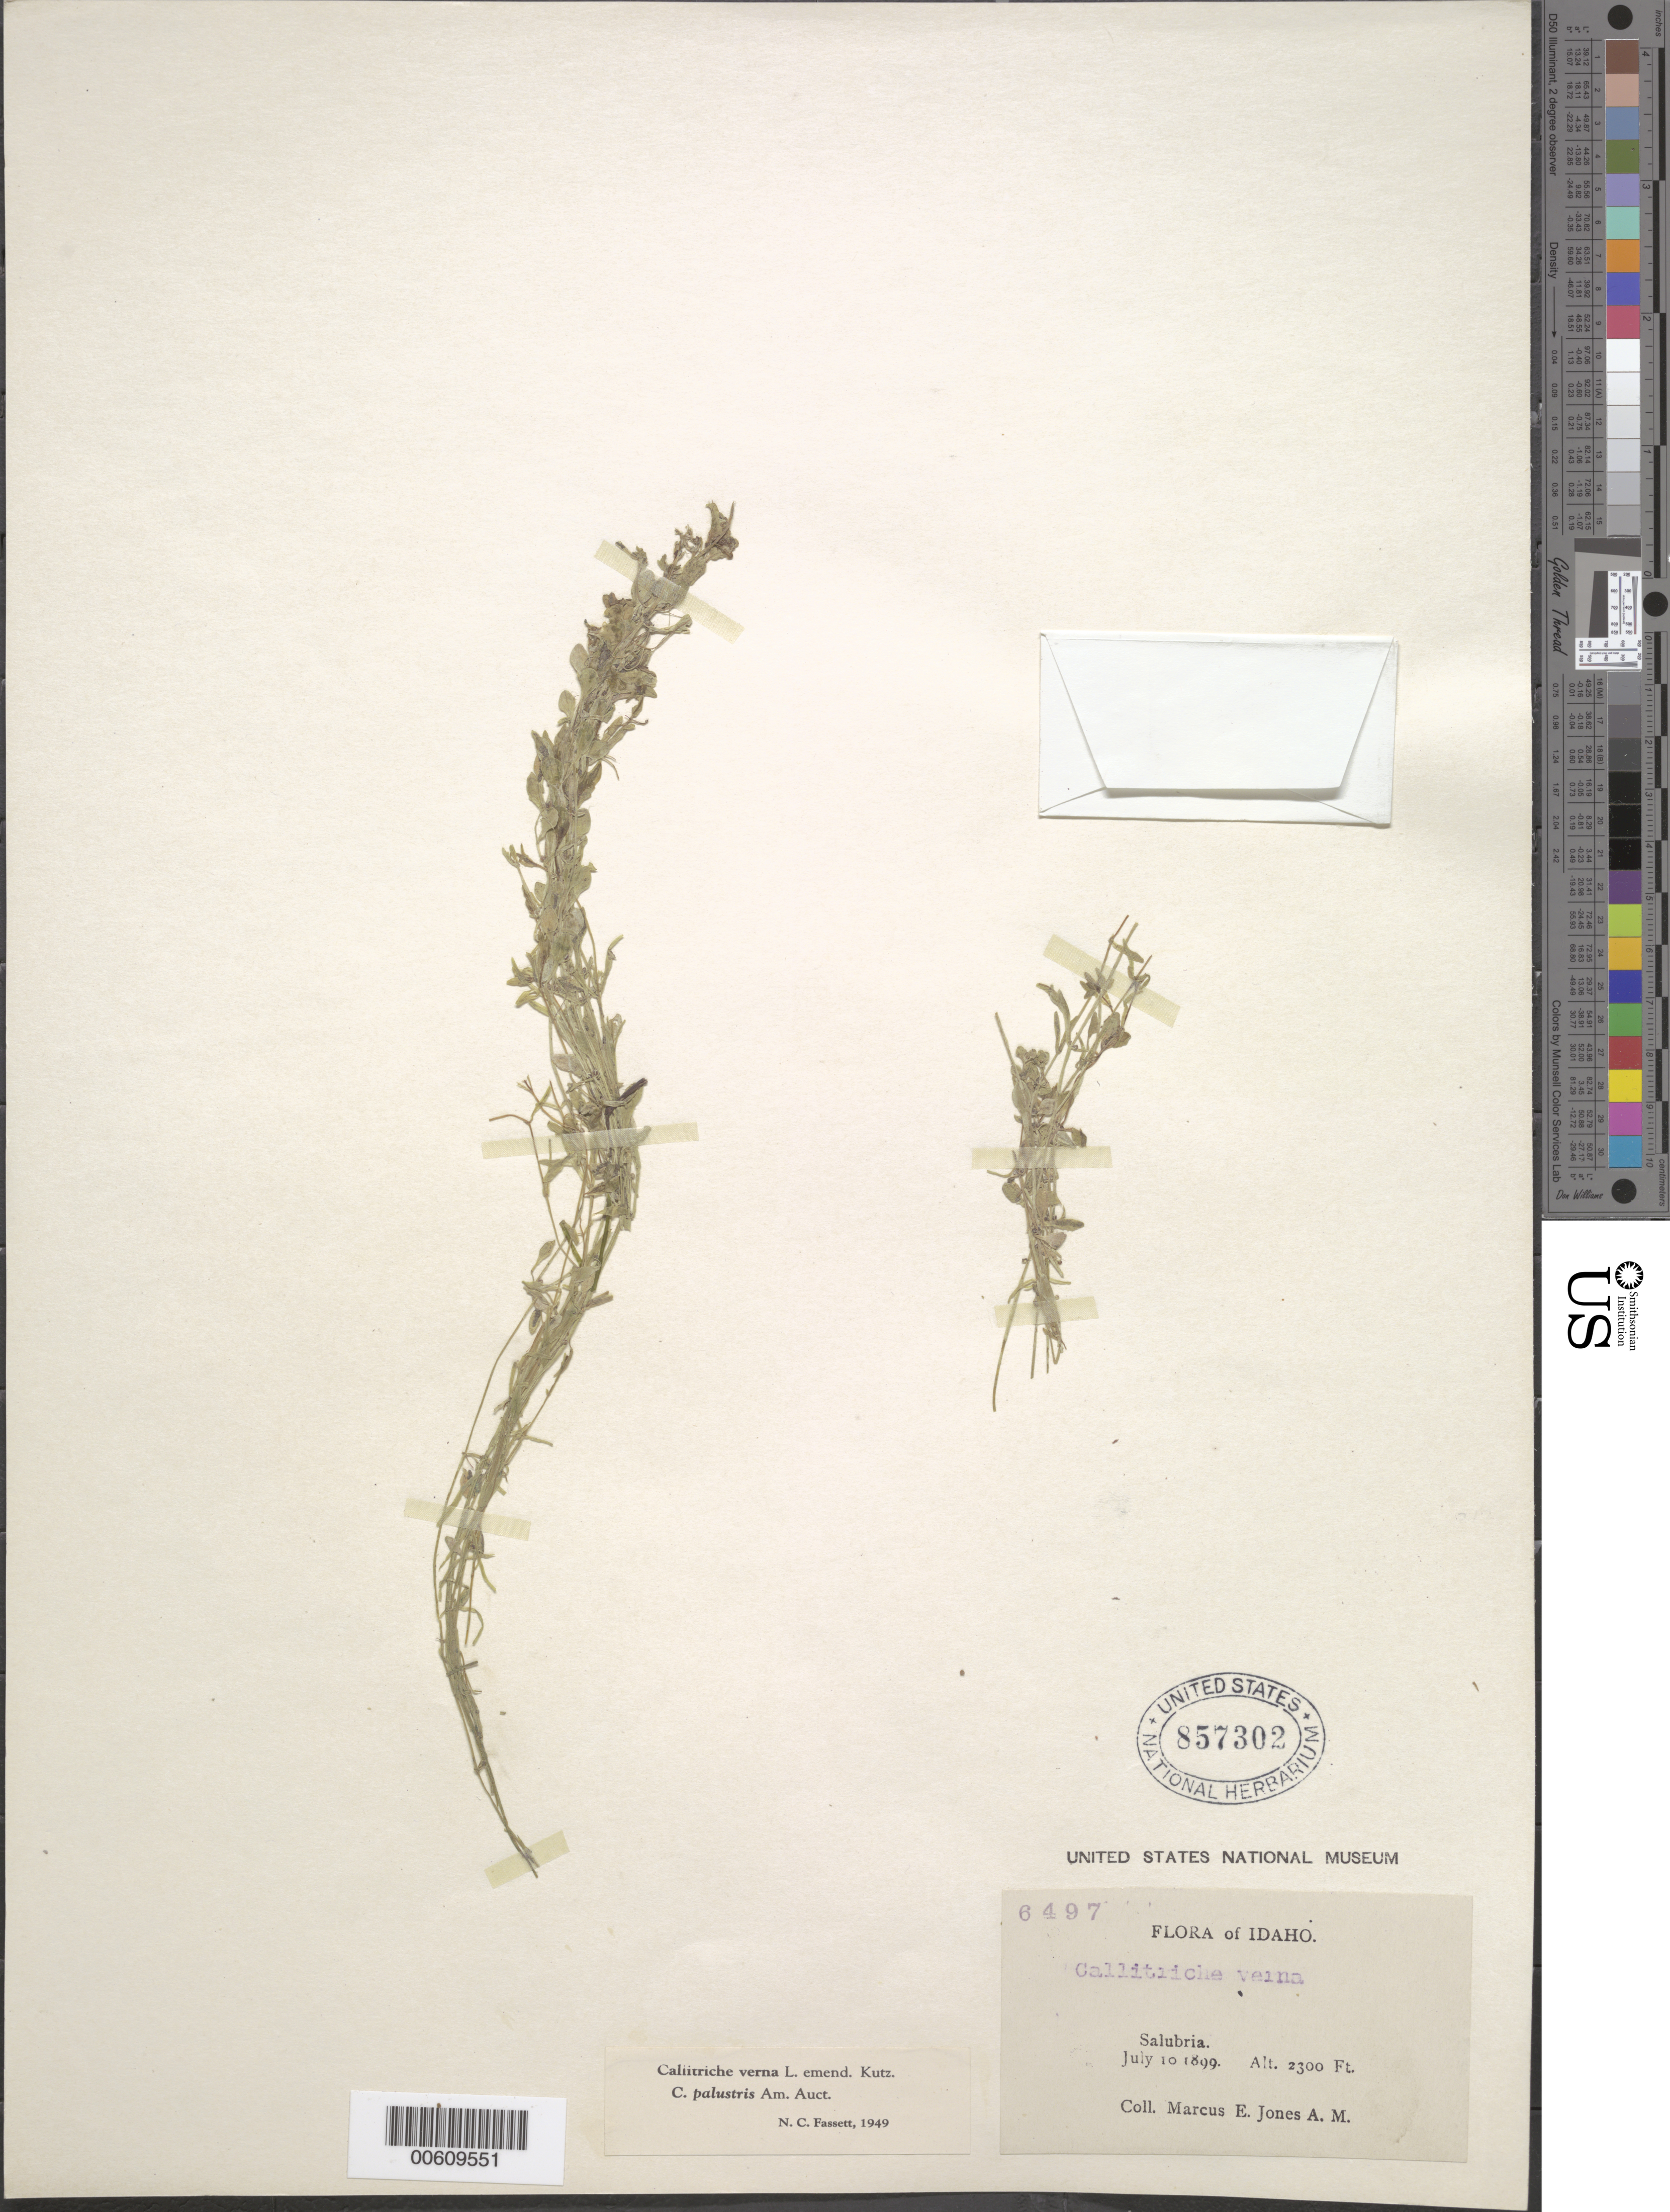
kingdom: Plantae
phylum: Tracheophyta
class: Magnoliopsida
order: Lamiales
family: Plantaginaceae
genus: Callitriche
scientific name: Callitriche verna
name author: L.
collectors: M. E. Jones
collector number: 6497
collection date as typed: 10 Jul 1899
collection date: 1899-07-10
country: United States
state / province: Idaho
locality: Salubria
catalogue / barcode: US 857302